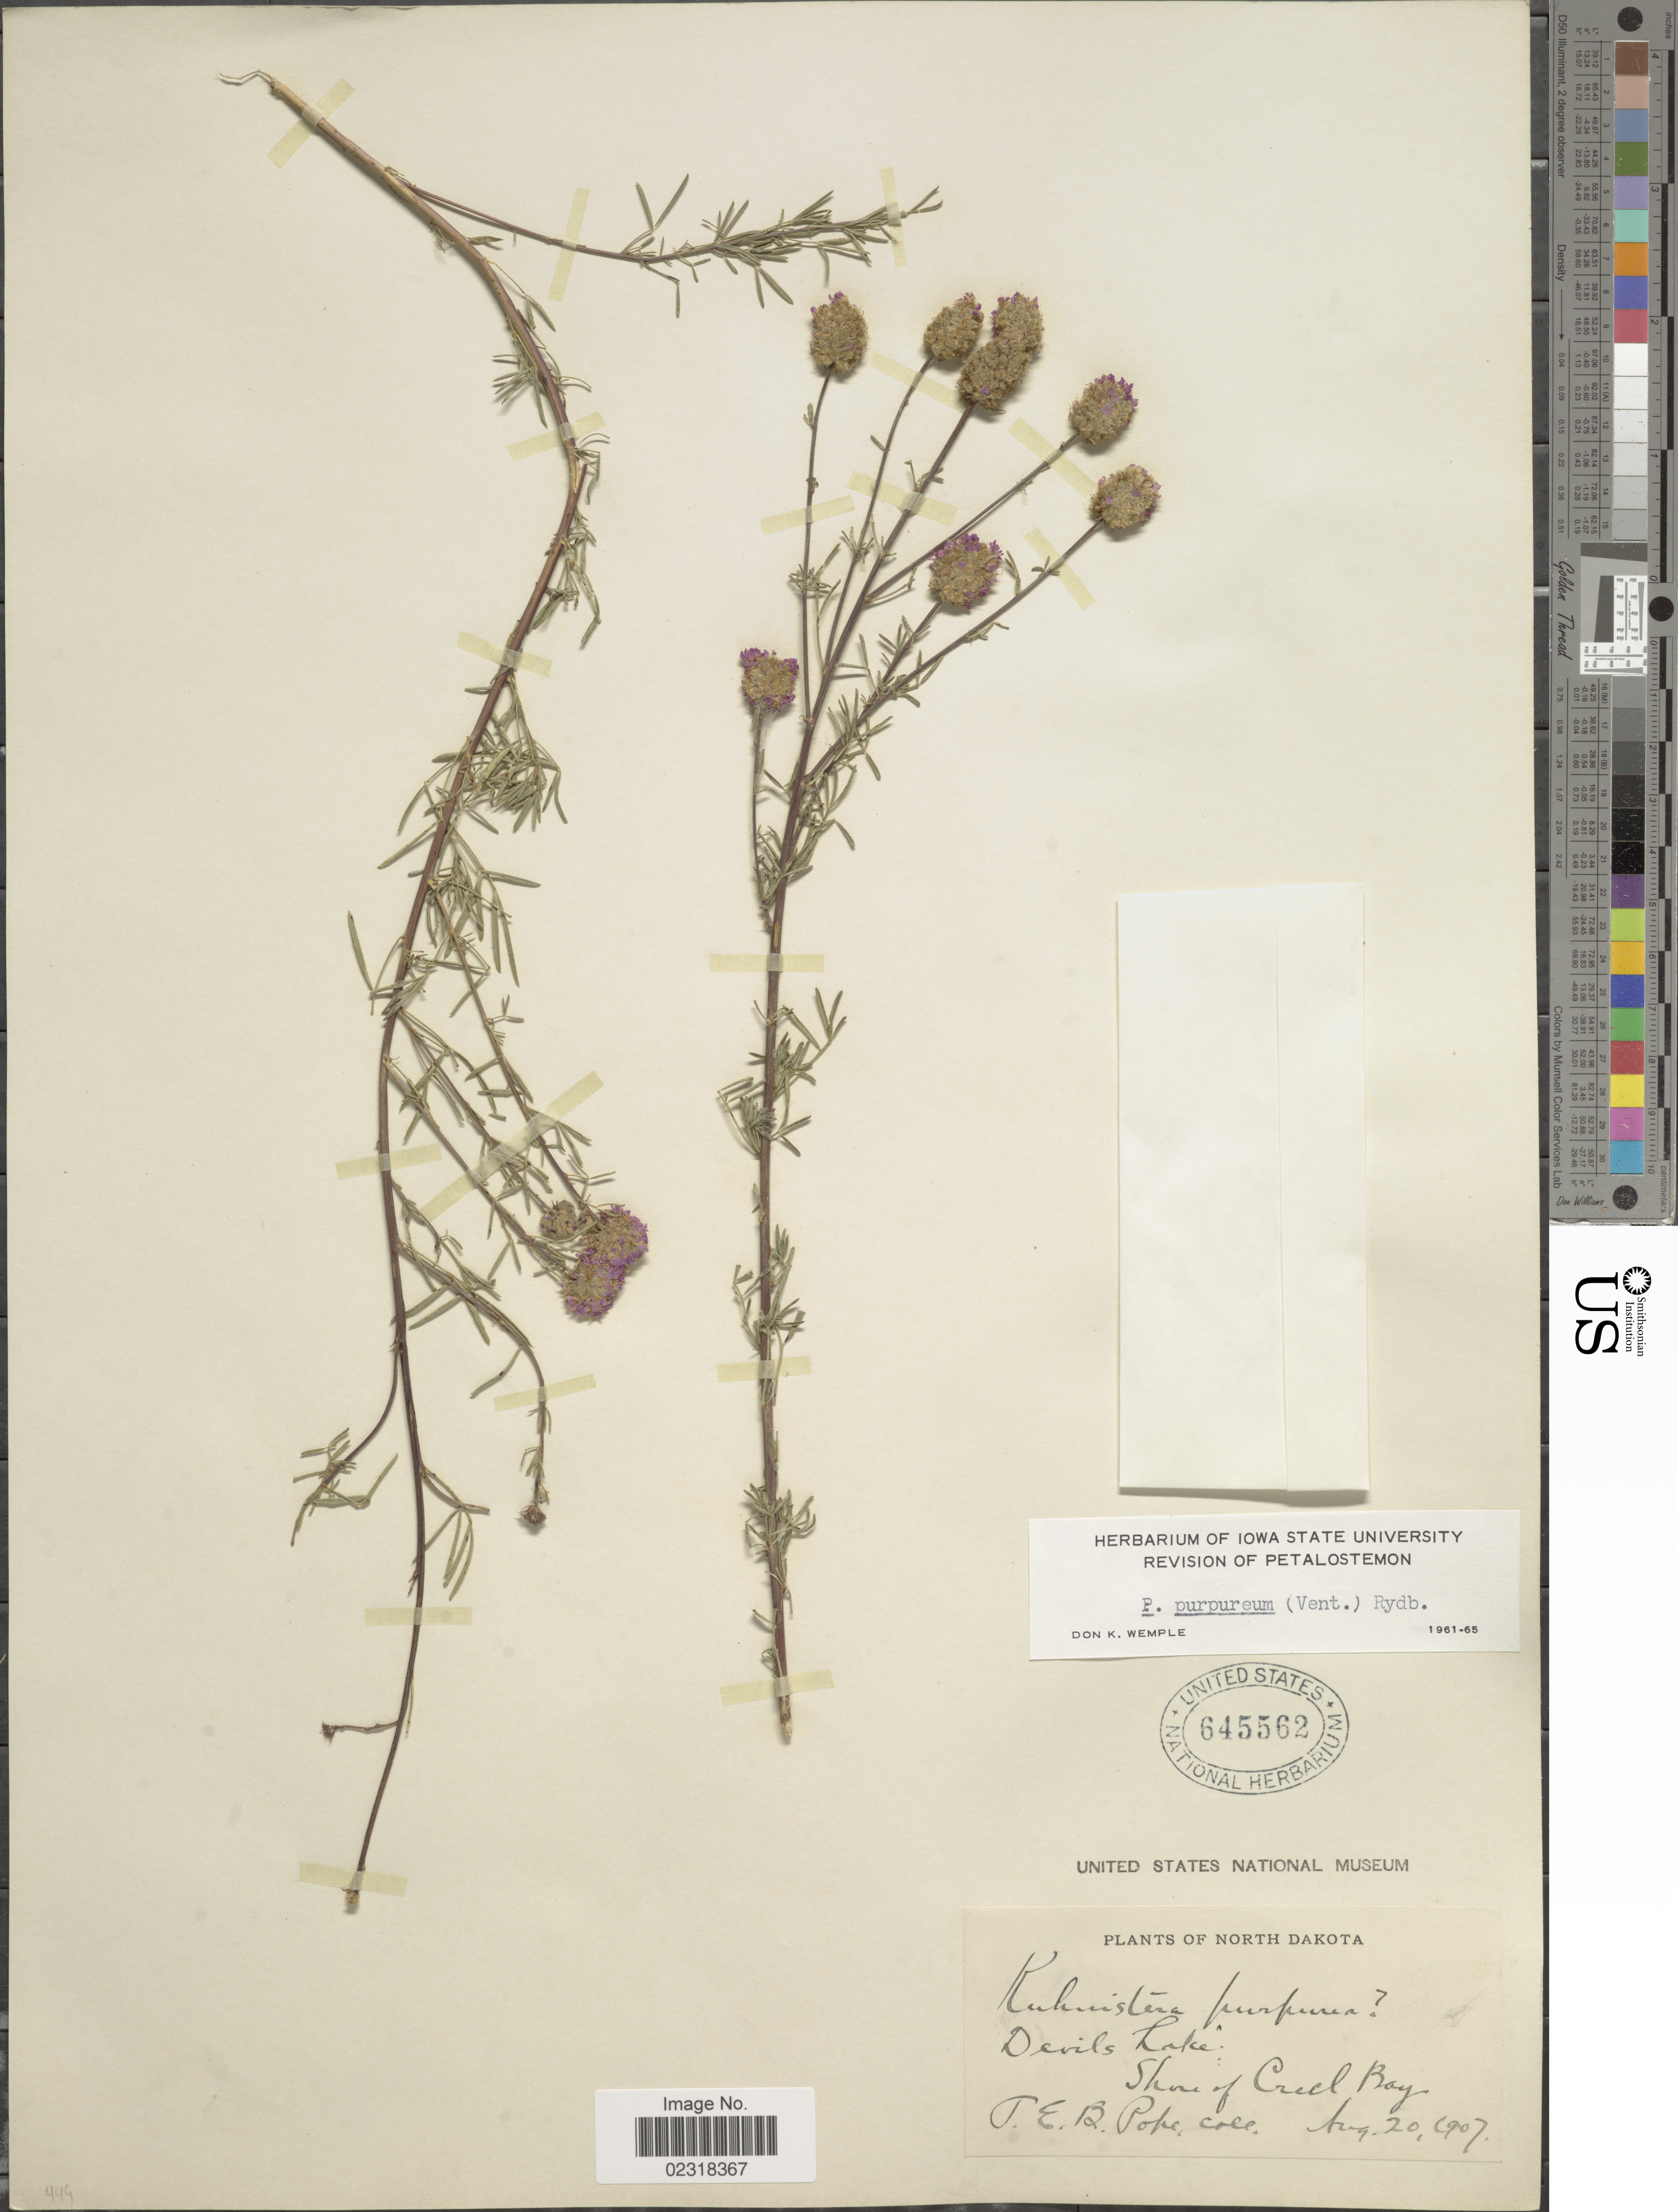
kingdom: Plantae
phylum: Tracheophyta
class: Magnoliopsida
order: Fabales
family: Fabaceae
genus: Dalea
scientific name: Dalea purpurea var. purpurea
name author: Vent.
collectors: T. Poke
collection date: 1907-08-20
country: United States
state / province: North Dakota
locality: Devil's Lake, Shore of Creel Bay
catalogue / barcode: US 645562